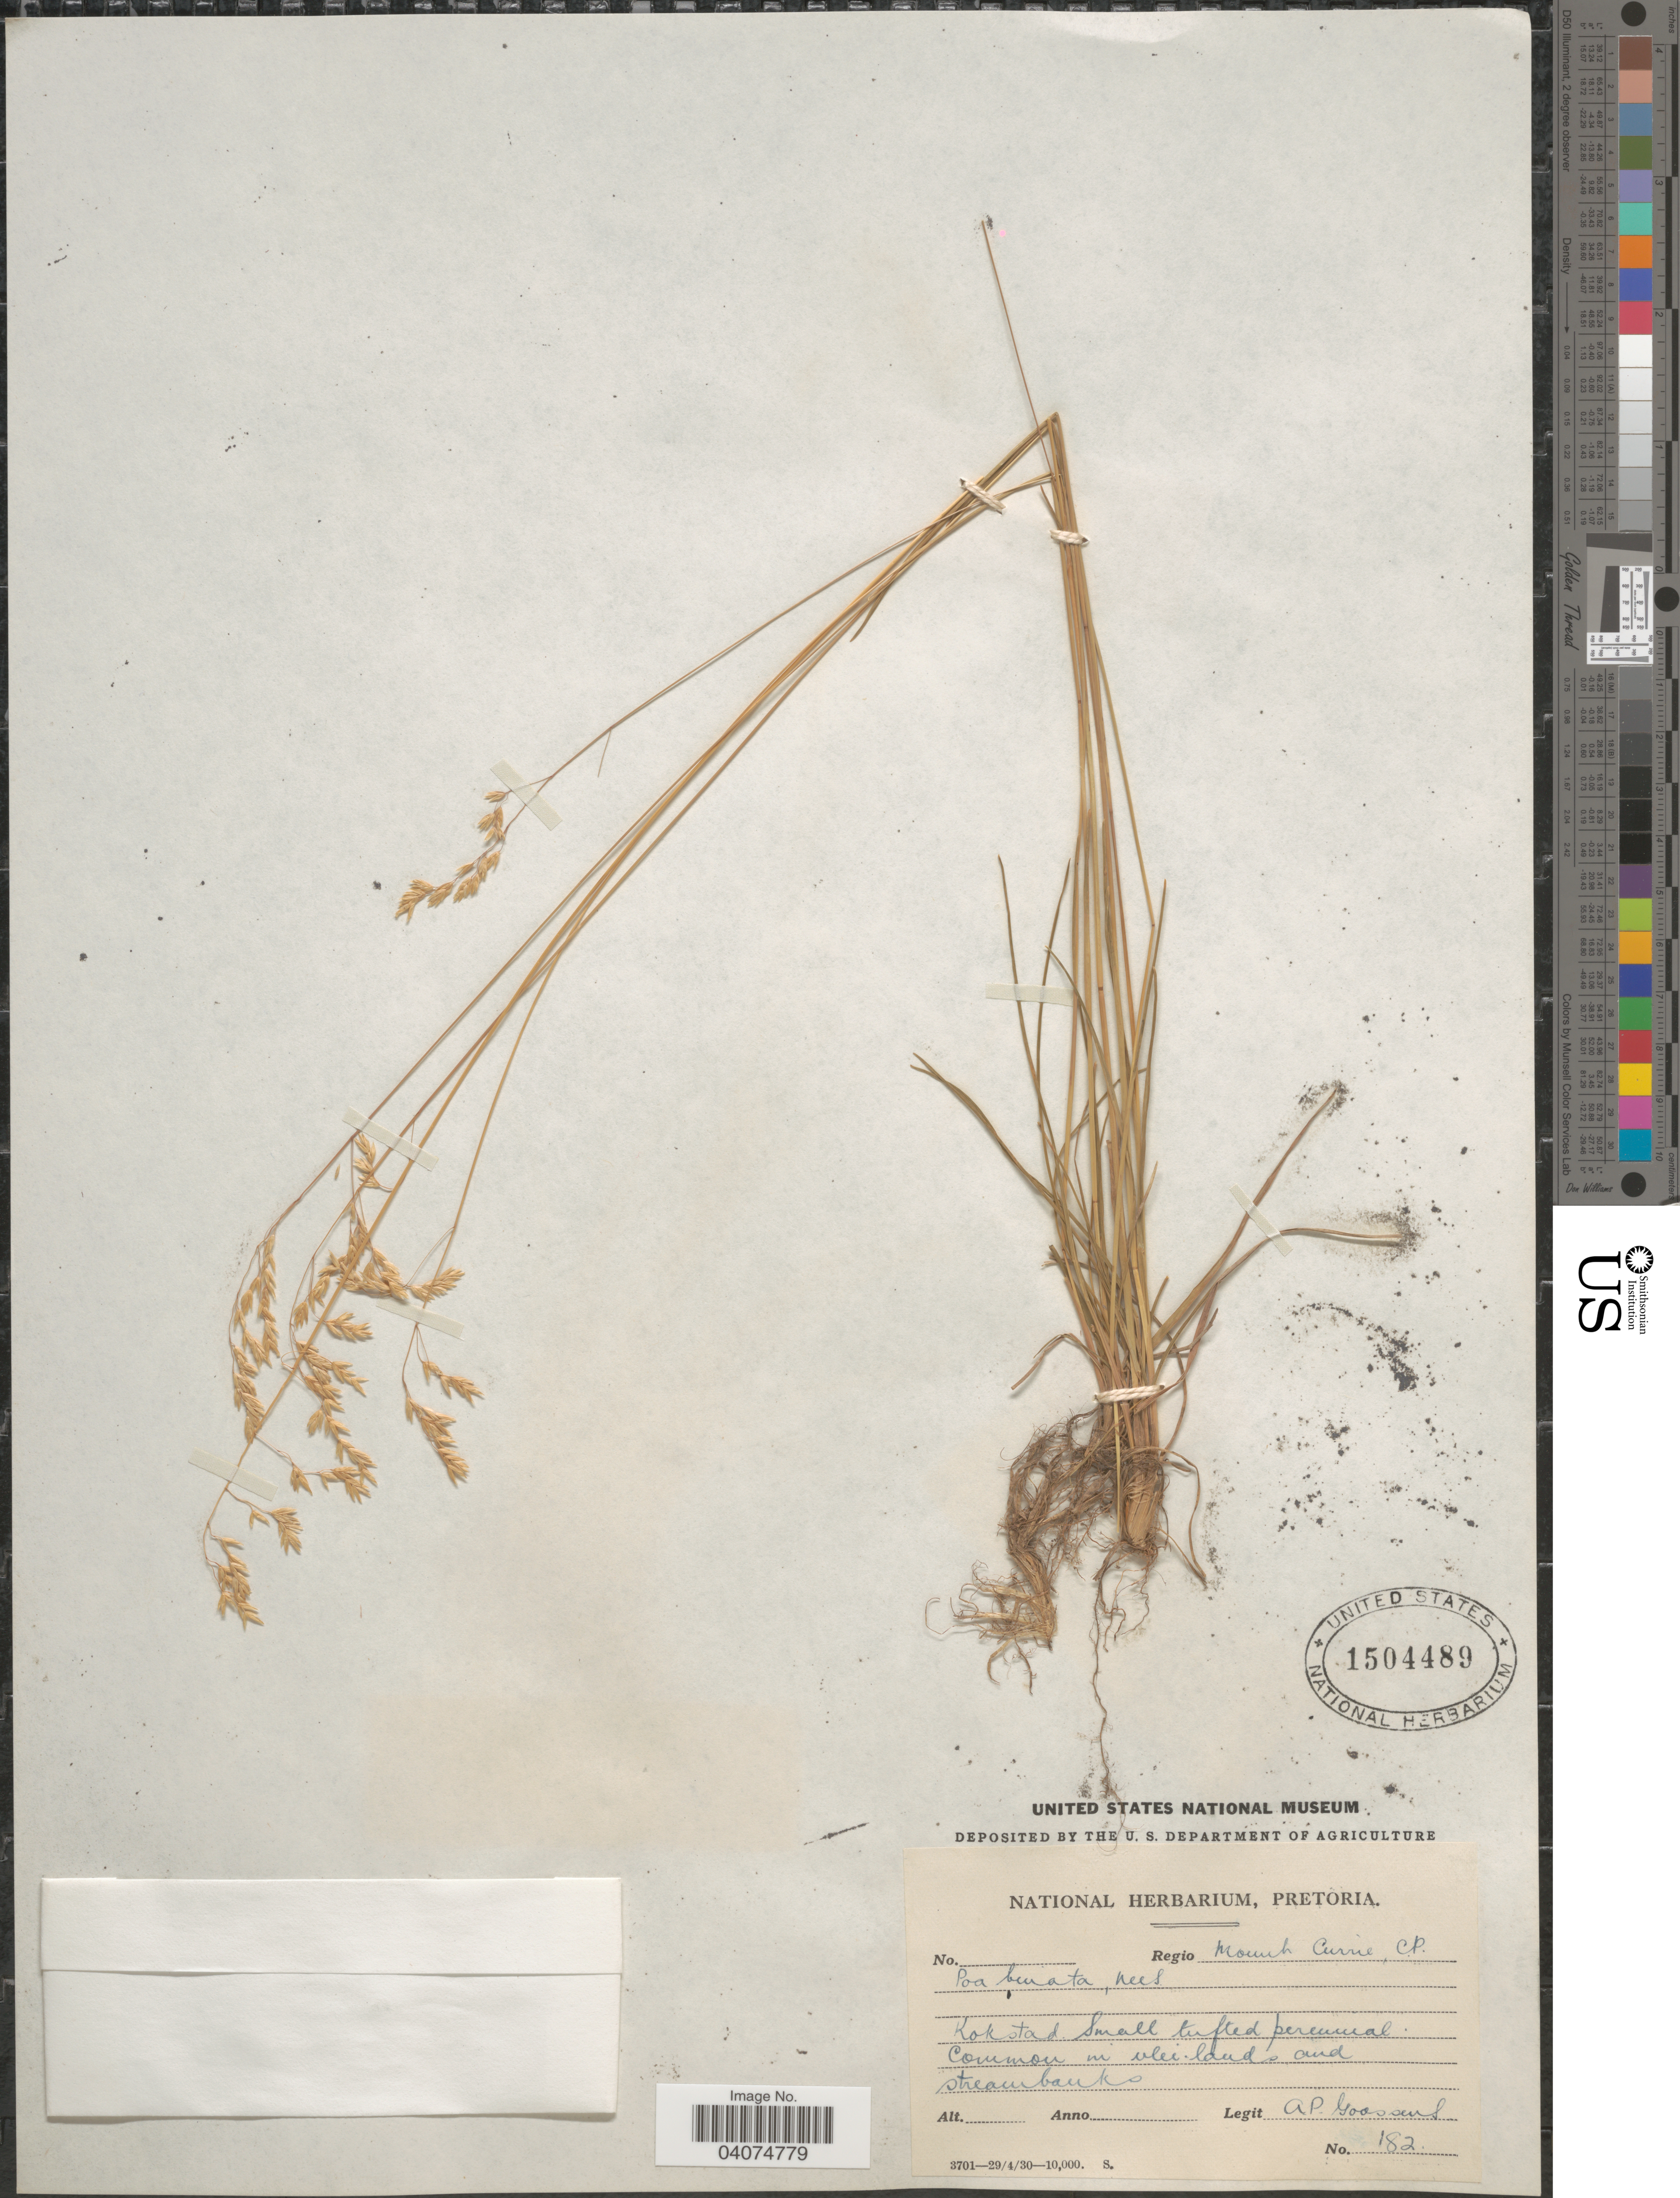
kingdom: Plantae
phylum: Tracheophyta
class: Liliopsida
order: Poales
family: Poaceae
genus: Poa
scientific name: Poa binata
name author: Nees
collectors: A. P. G. Goossens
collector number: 182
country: South Africa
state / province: KwaZulu-Natal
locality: Regio Mount Currie. Kokstad.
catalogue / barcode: US 1504489